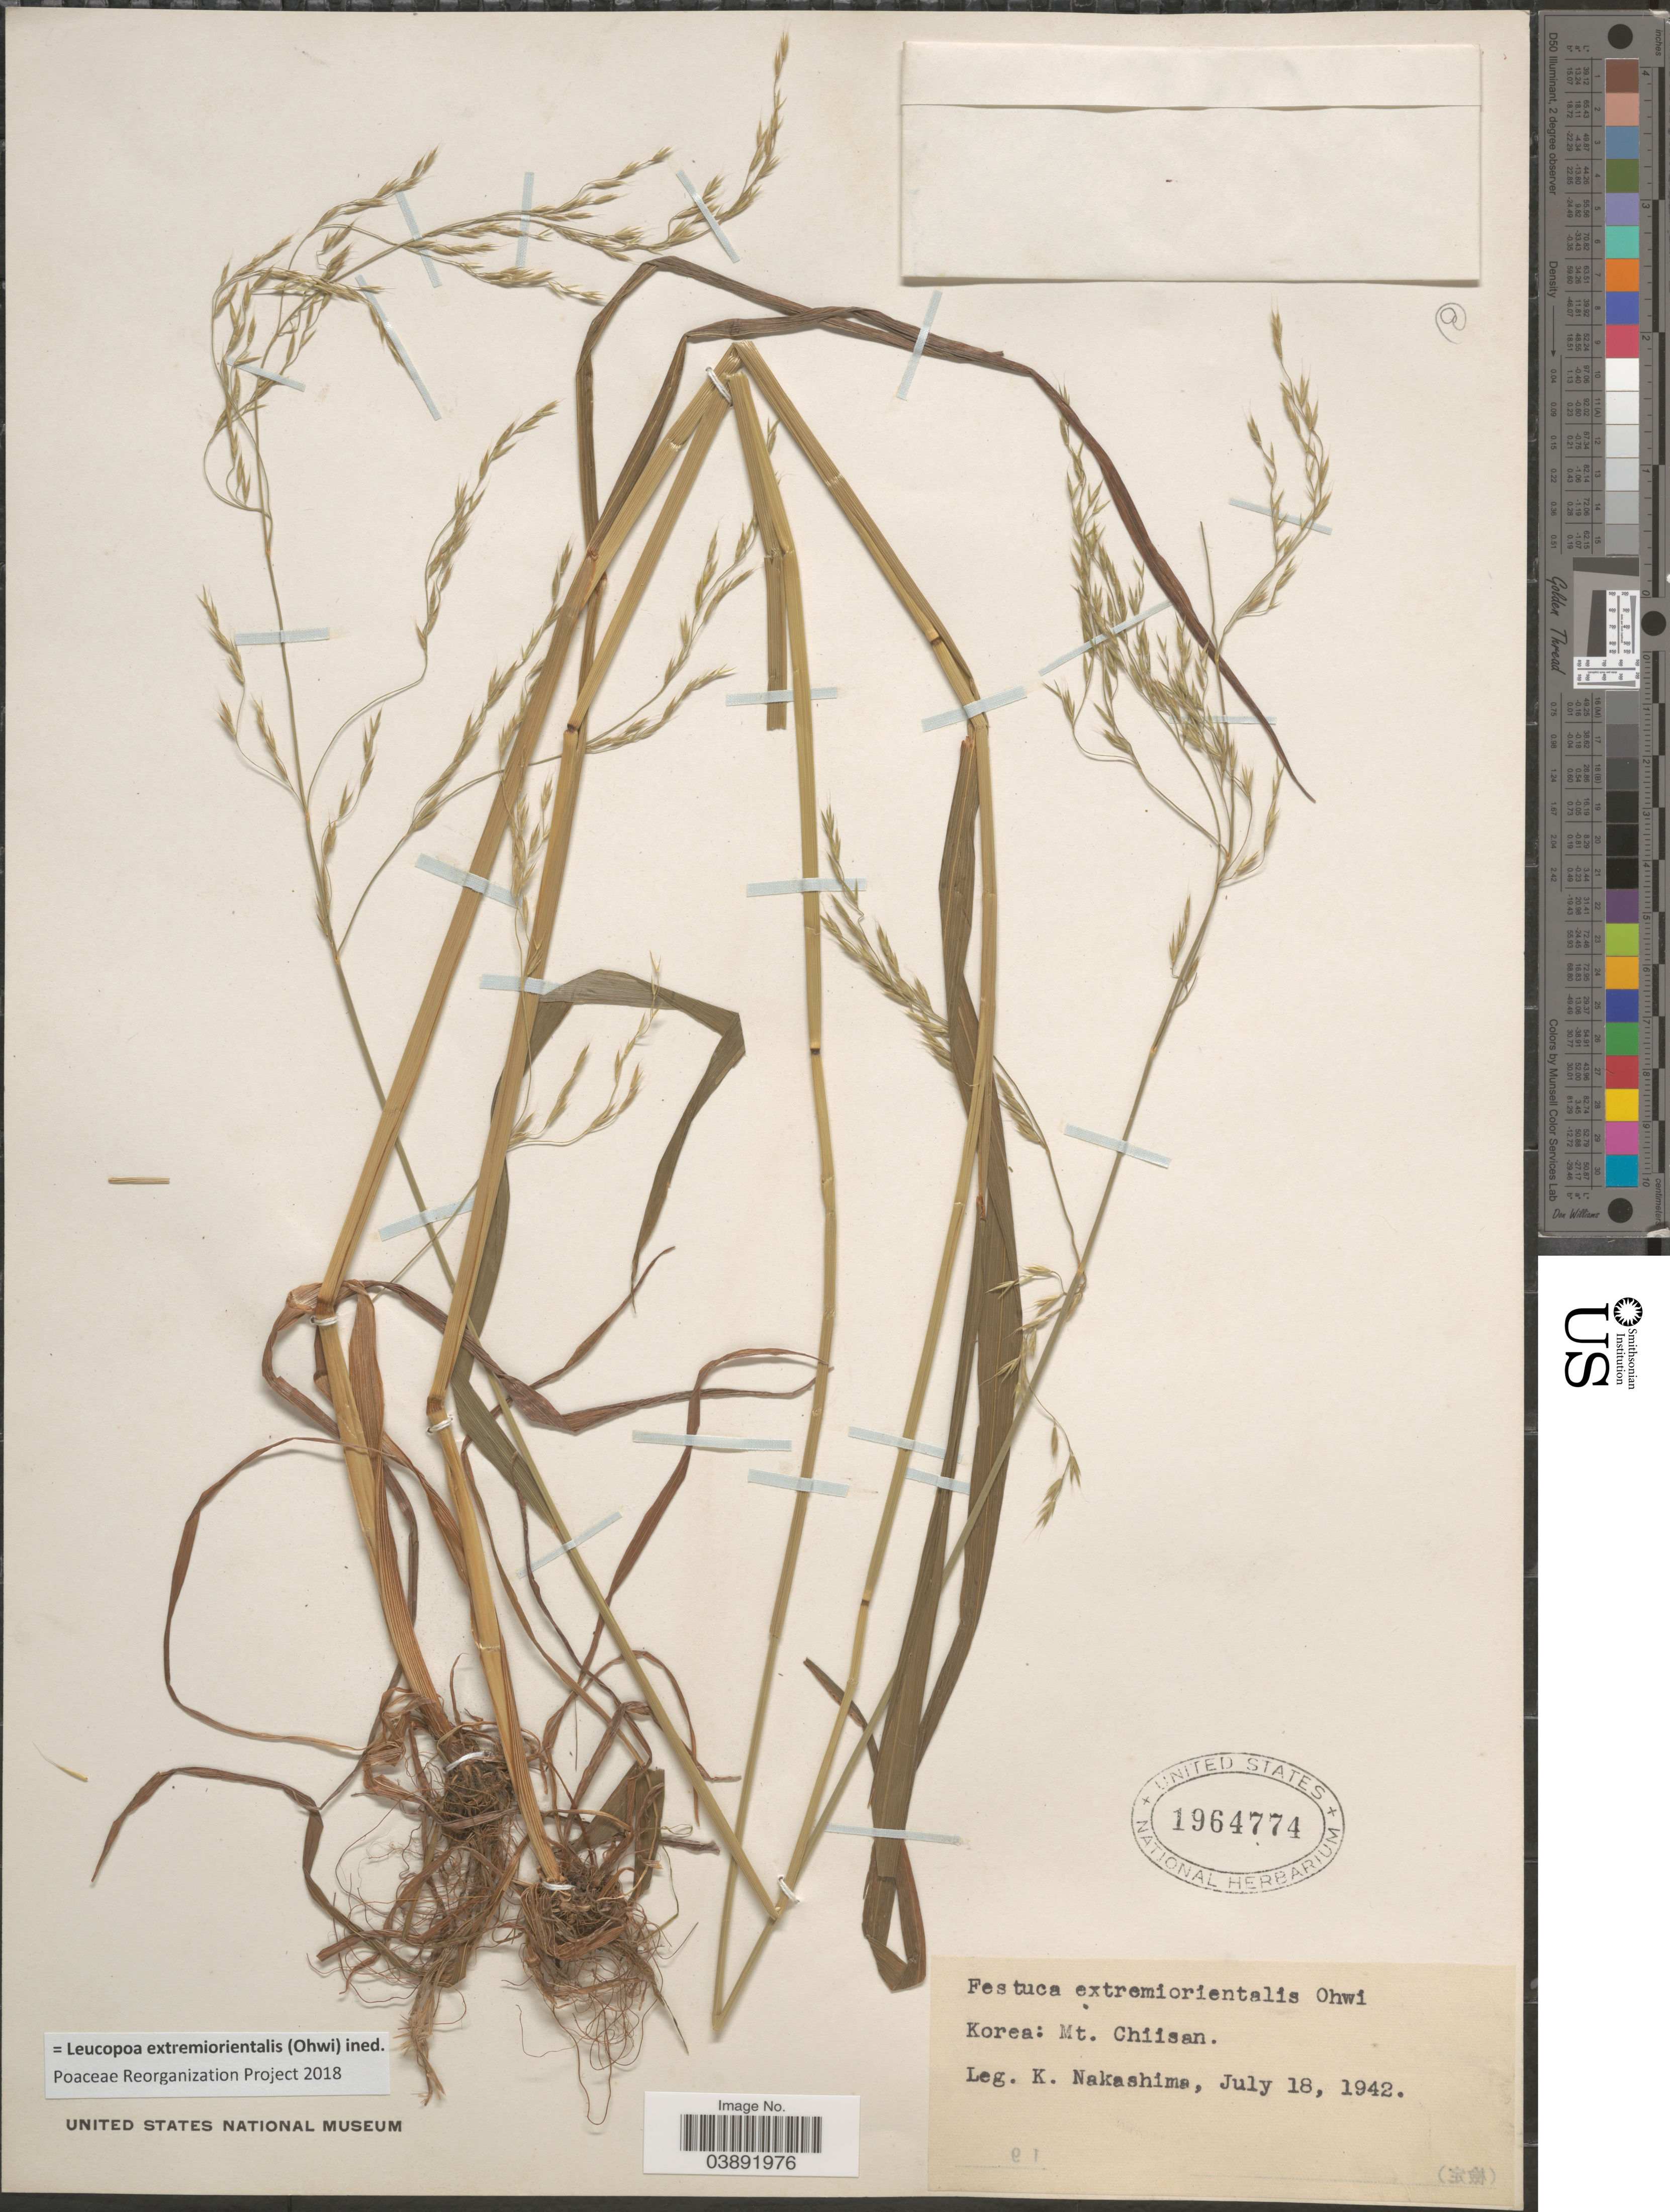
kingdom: Plantae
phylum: Tracheophyta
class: Liliopsida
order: Poales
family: Poaceae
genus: Hesperochloa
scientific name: Leucopoa extremiorientalis ined.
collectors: K. Nakashima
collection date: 1942-07-18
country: South Korea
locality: Mt. Chiisan.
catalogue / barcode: US 1964774